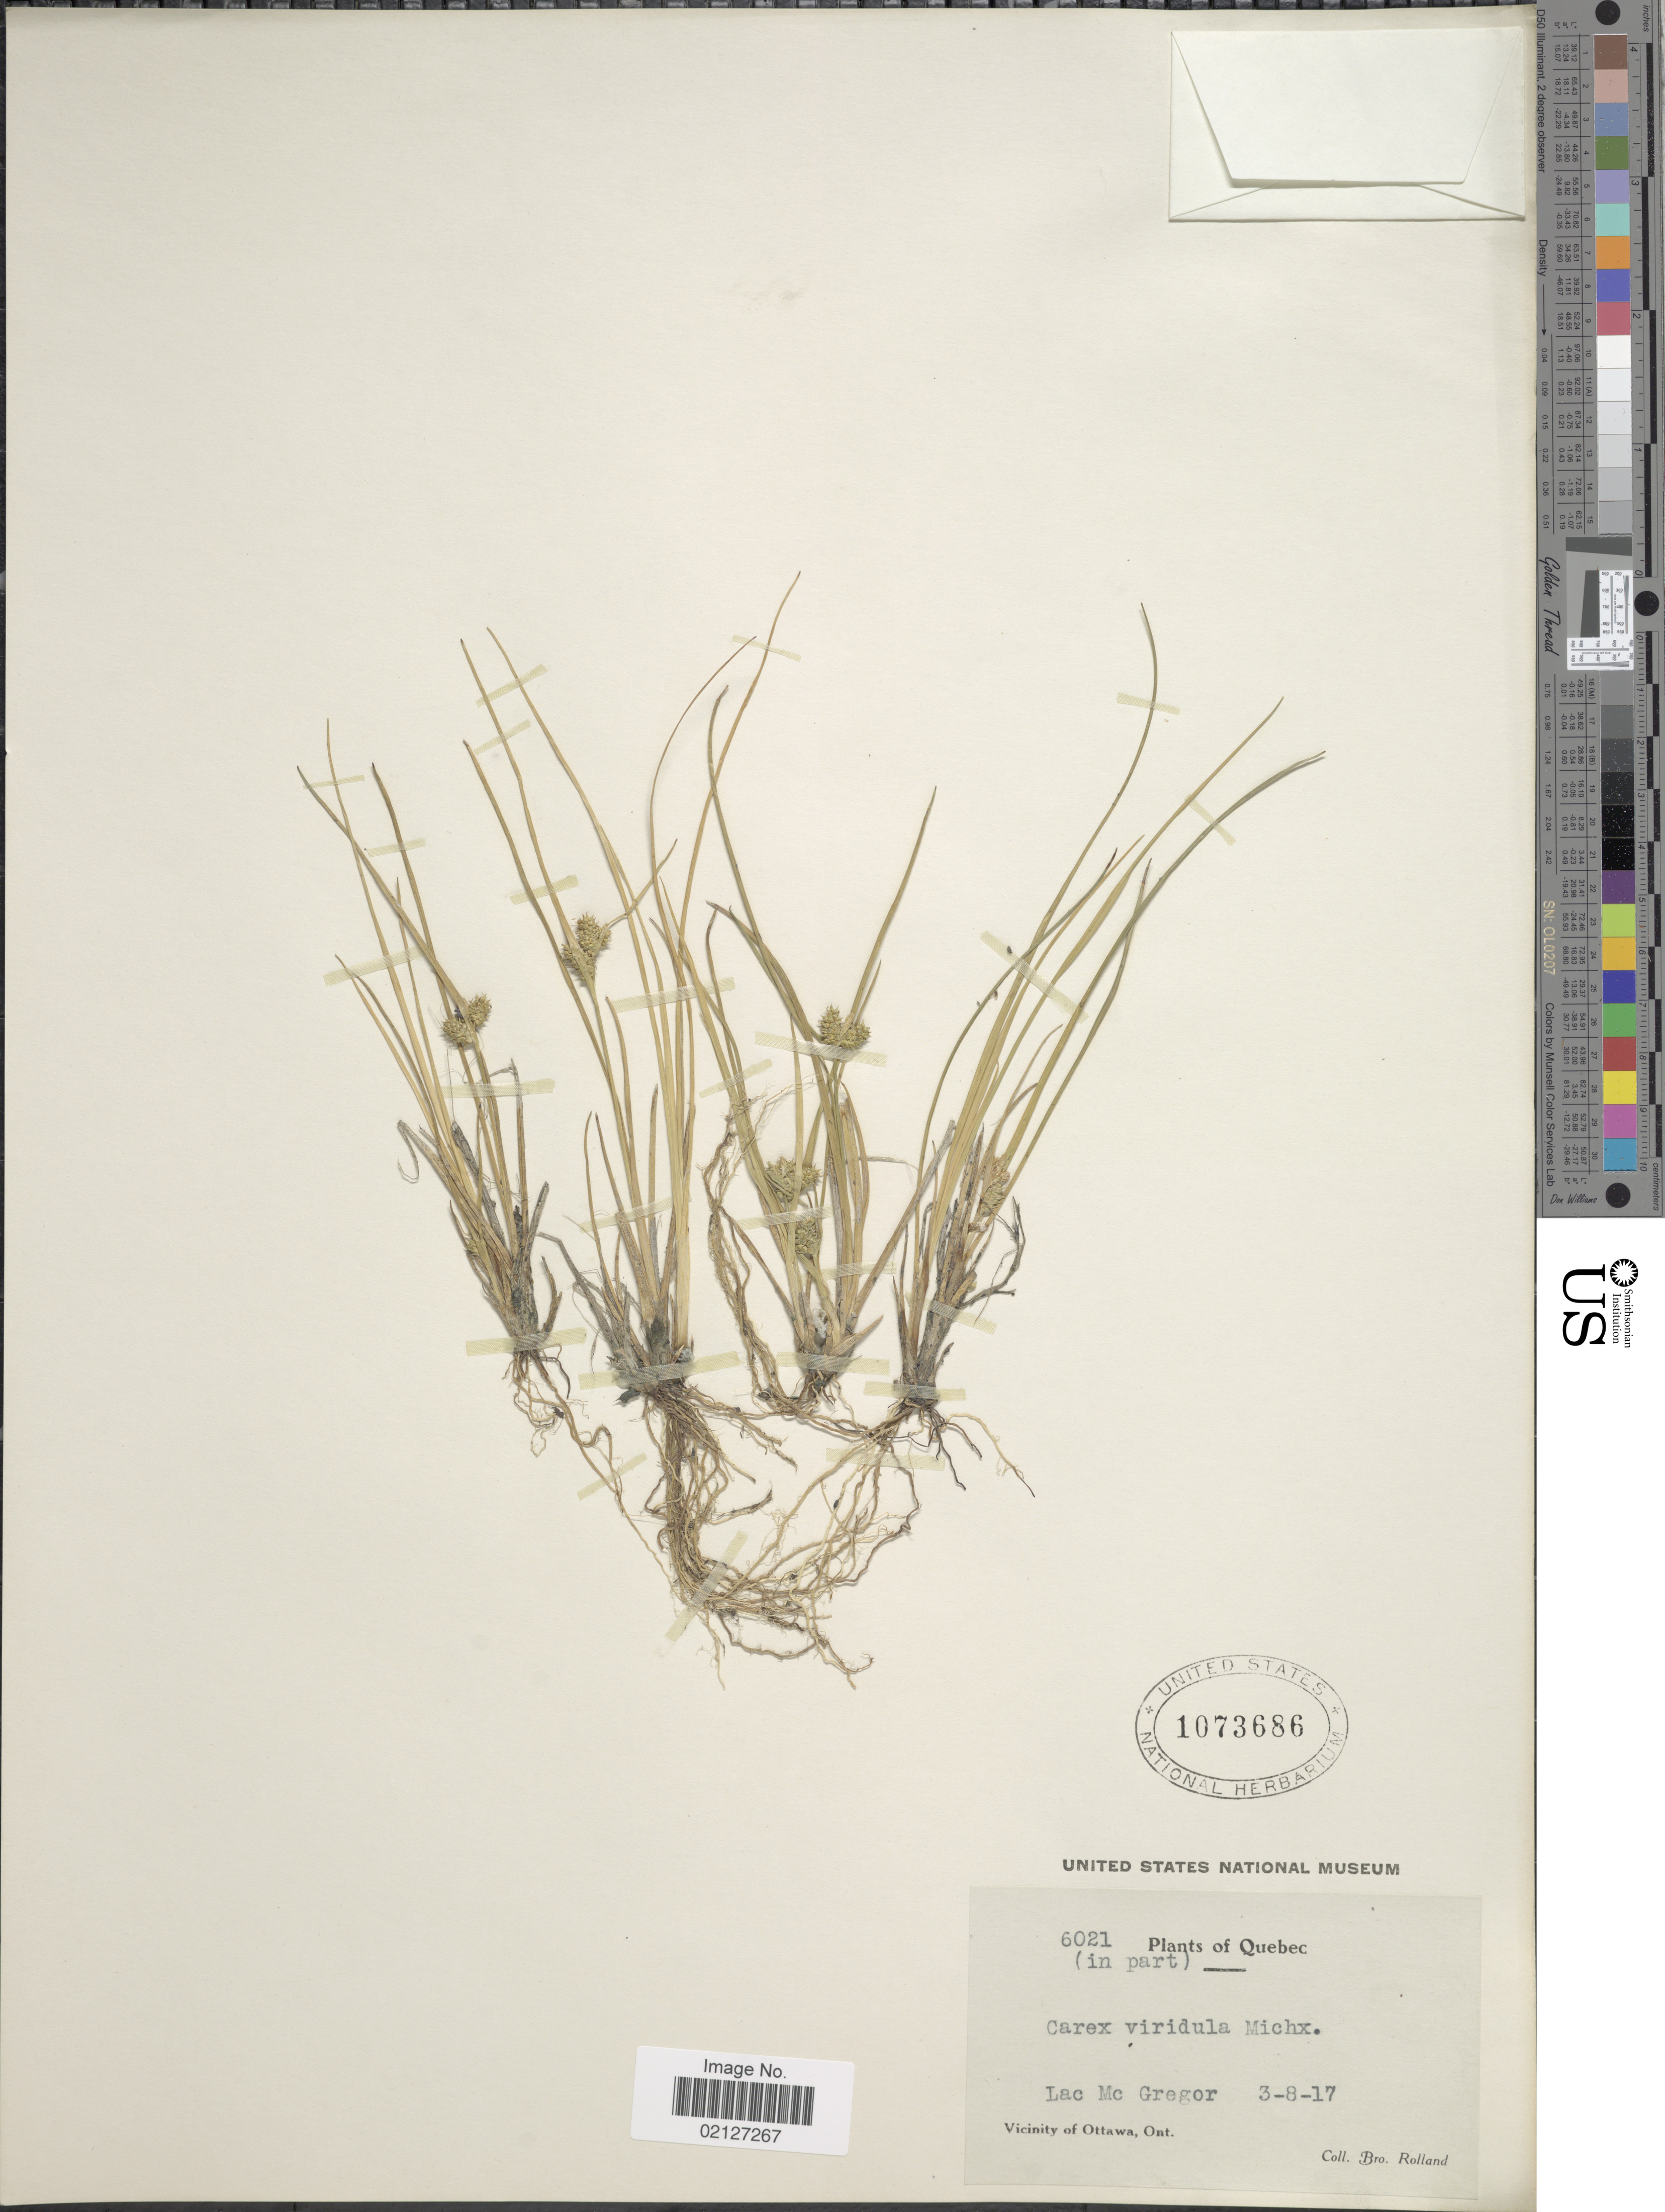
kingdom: Plantae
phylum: Tracheophyta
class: Liliopsida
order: Poales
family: Cyperaceae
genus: Carex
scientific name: Carex oederi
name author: Retz.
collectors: B. Rolland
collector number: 6021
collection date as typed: Transcribed d/m/y: 3/8/17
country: Canada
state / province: Quebec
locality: Lac McGregor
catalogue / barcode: US 1073686